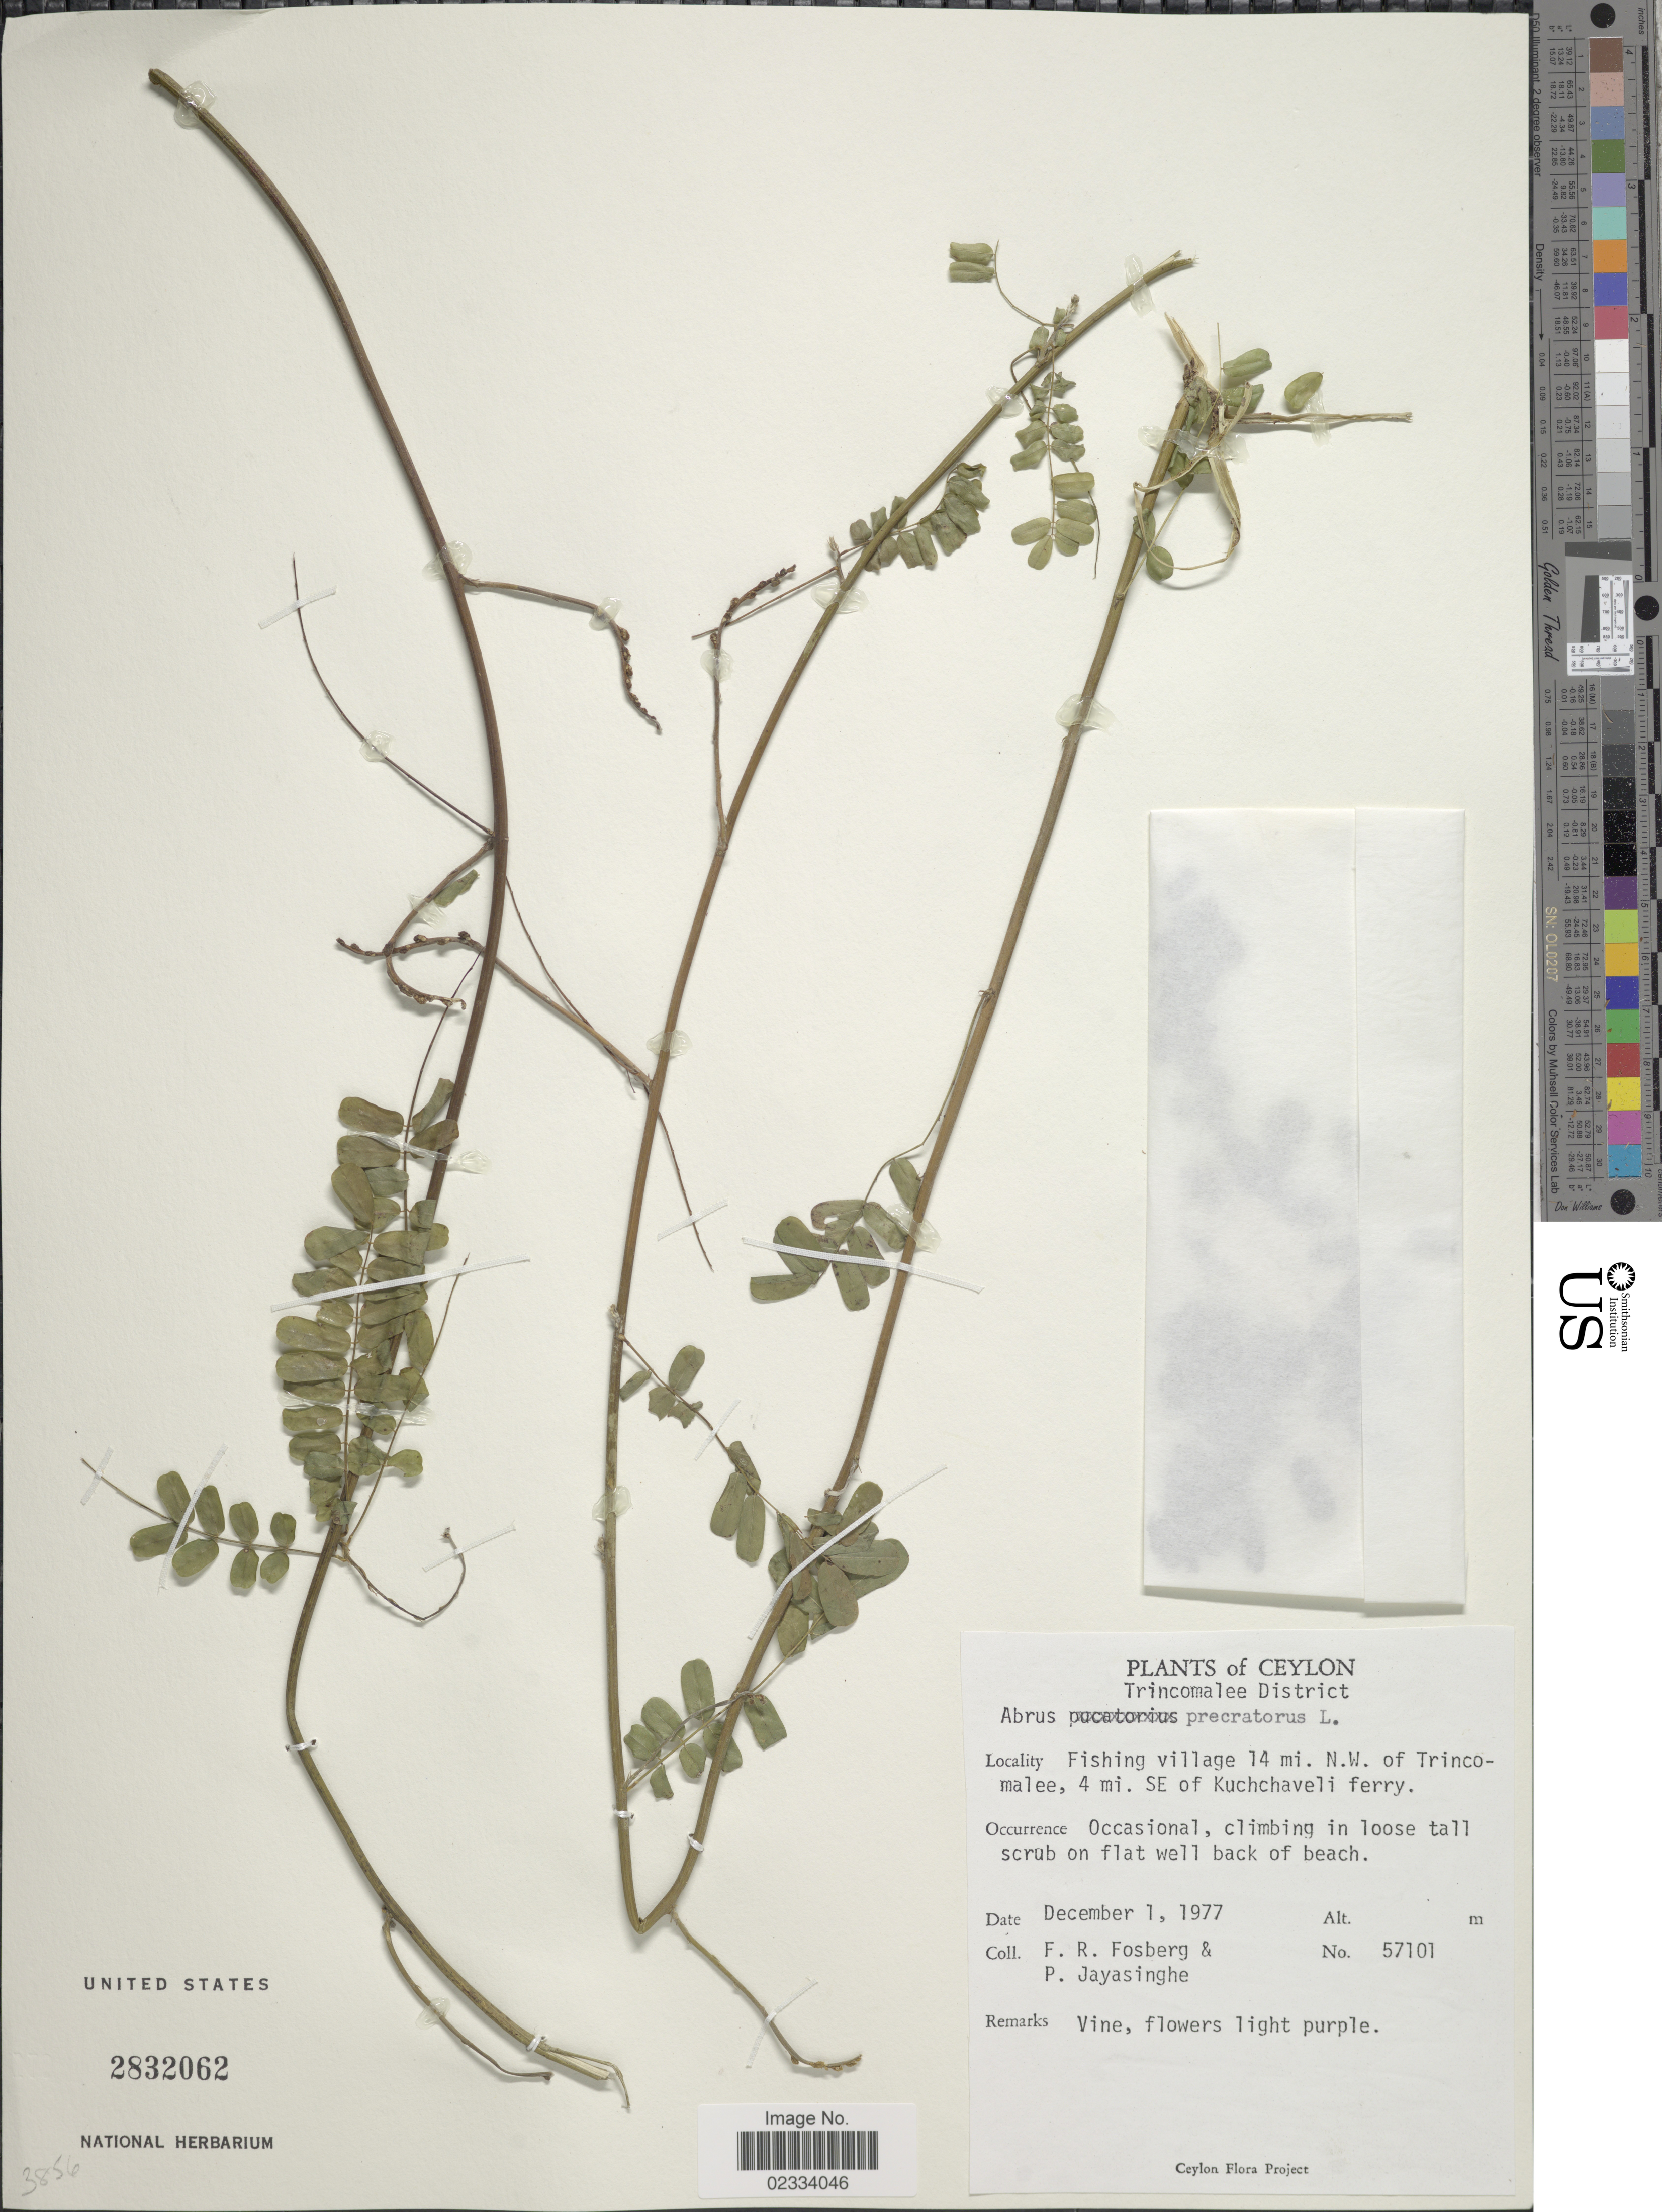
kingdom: Plantae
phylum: Tracheophyta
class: Magnoliopsida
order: Fabales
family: Fabaceae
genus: Abrus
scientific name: Abrus precatorius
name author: L.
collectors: F. R. Fosberg & P. Jayasinghe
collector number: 57101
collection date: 1977-12-01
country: Sri Lanka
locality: Ceylon. Trincomalee District. Fishing village 14 mi. N.W. of Trincomalee, 4 mi. SE of Kuchchavely ferry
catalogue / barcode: US 2832062